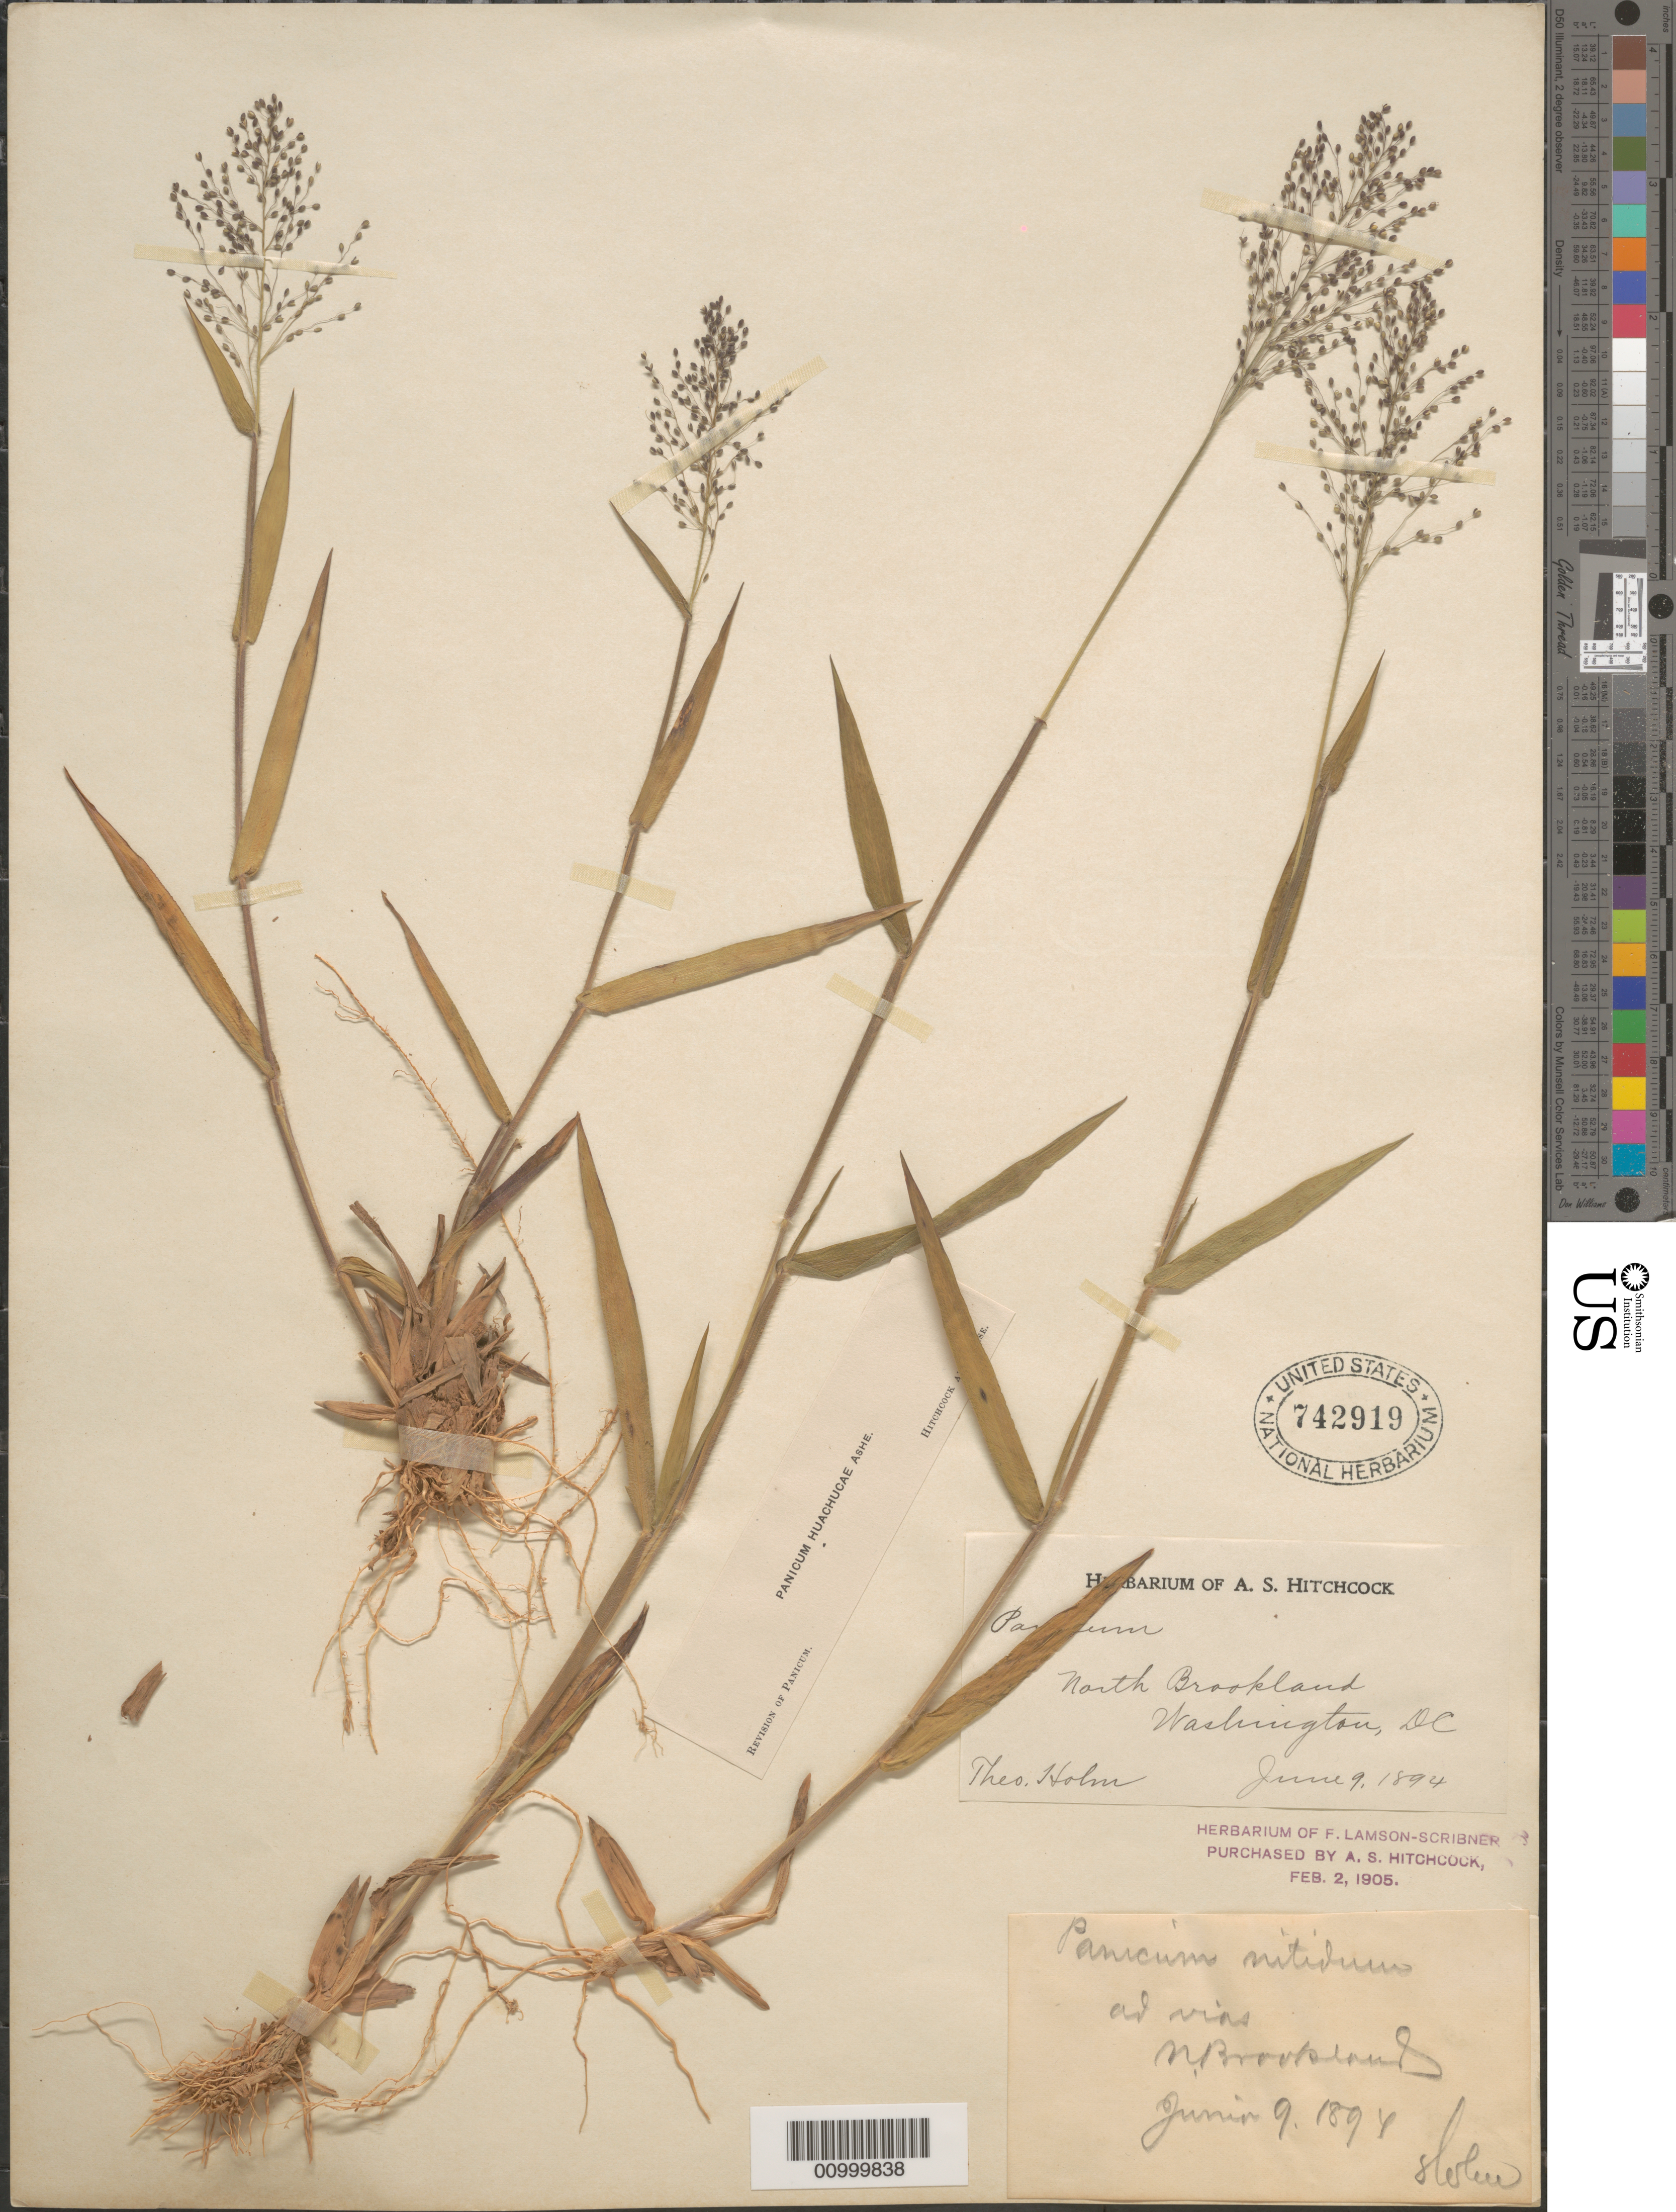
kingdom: Plantae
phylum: Tracheophyta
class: Liliopsida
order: Poales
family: Poaceae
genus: Dichanthelium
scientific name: Dichanthelium acuminatum var. fasciculatum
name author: (Torr.) Freckmann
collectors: T. Holm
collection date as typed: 9 Jun 1894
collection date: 1894-06-09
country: United States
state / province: District of Columbia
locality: North Brookland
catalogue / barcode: US 742919